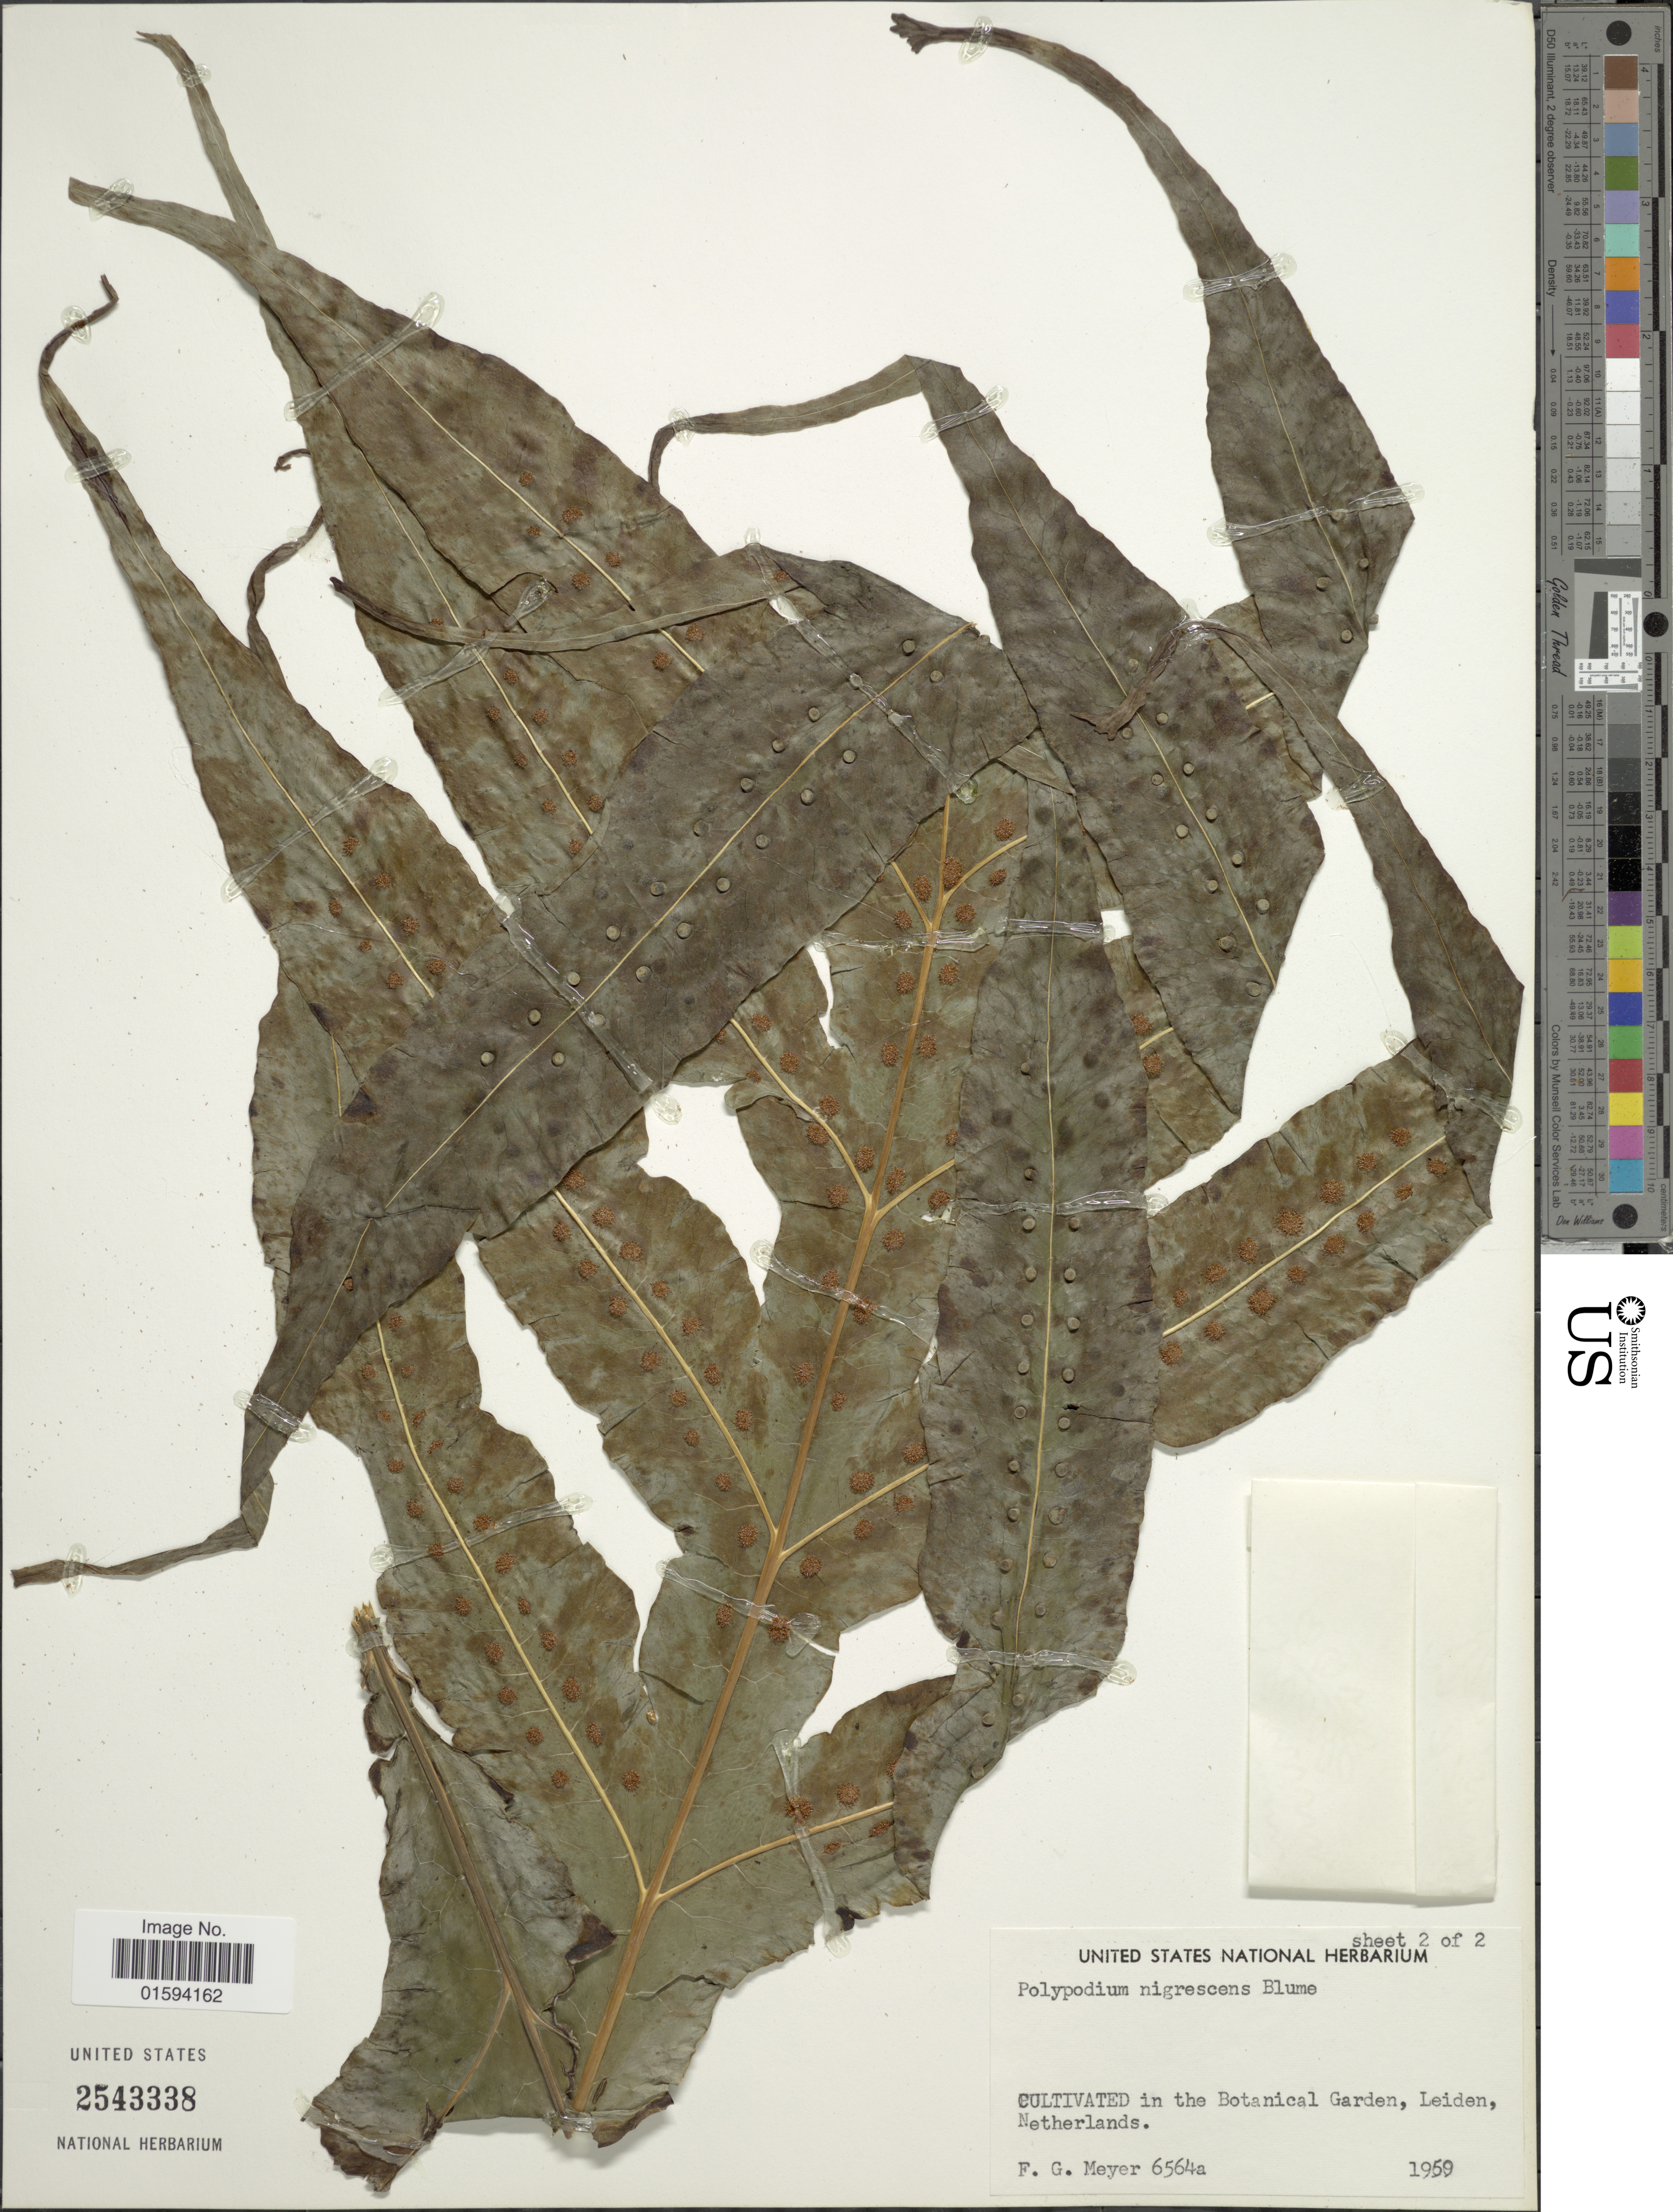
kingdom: Plantae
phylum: Tracheophyta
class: Polypodiopsida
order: Polypodiales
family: Polypodiaceae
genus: Polypodium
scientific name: Polypodium nigrescens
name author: Blume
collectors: F. G. Meyer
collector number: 6564a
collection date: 1959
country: Netherlands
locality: In the Botanical Garden, Leiden, Netherlands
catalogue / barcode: US 2543338